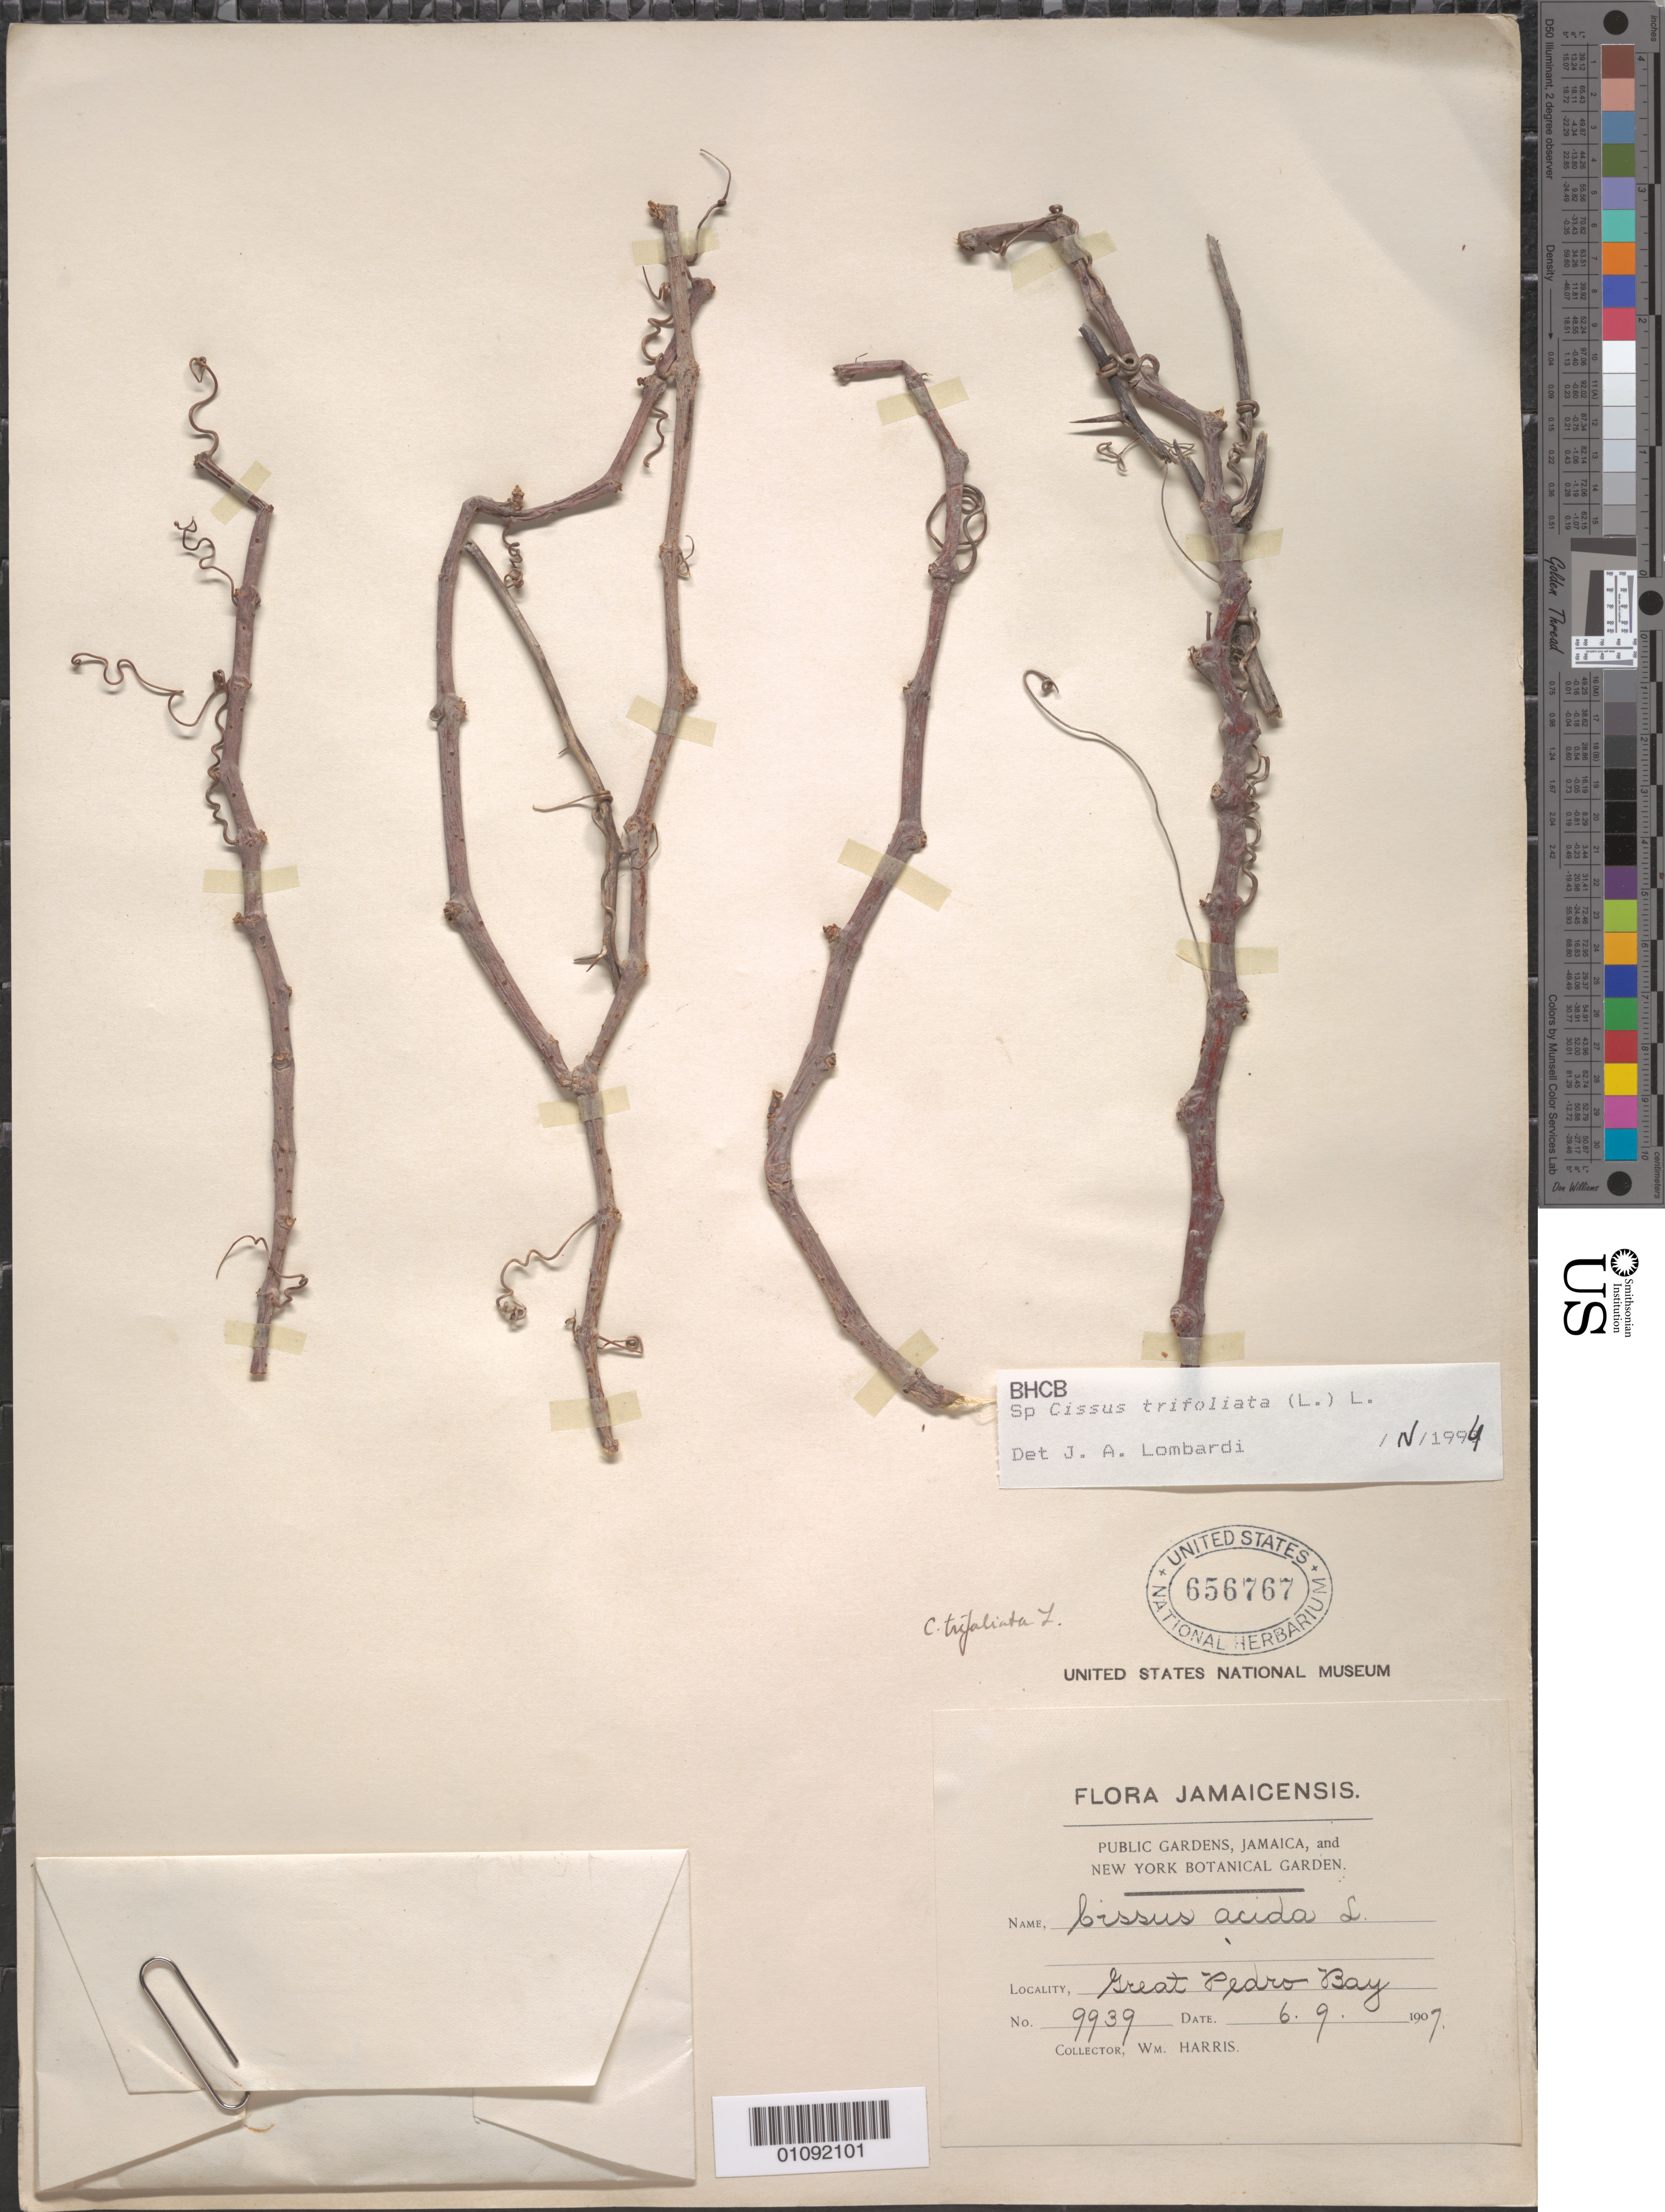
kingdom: Plantae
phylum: Tracheophyta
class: Magnoliopsida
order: Vitales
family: Vitaceae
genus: Cissus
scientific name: Cissus trifoliata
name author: (L.) L.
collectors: W. Harris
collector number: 9939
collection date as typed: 09 Jun 1907 or 06 Sep 1907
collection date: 1907-06-09 or 1907-09-06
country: Jamaica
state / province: Saint Elizabeth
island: Jamaica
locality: Great Pedro Bay, Jamaica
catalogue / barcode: US 656767